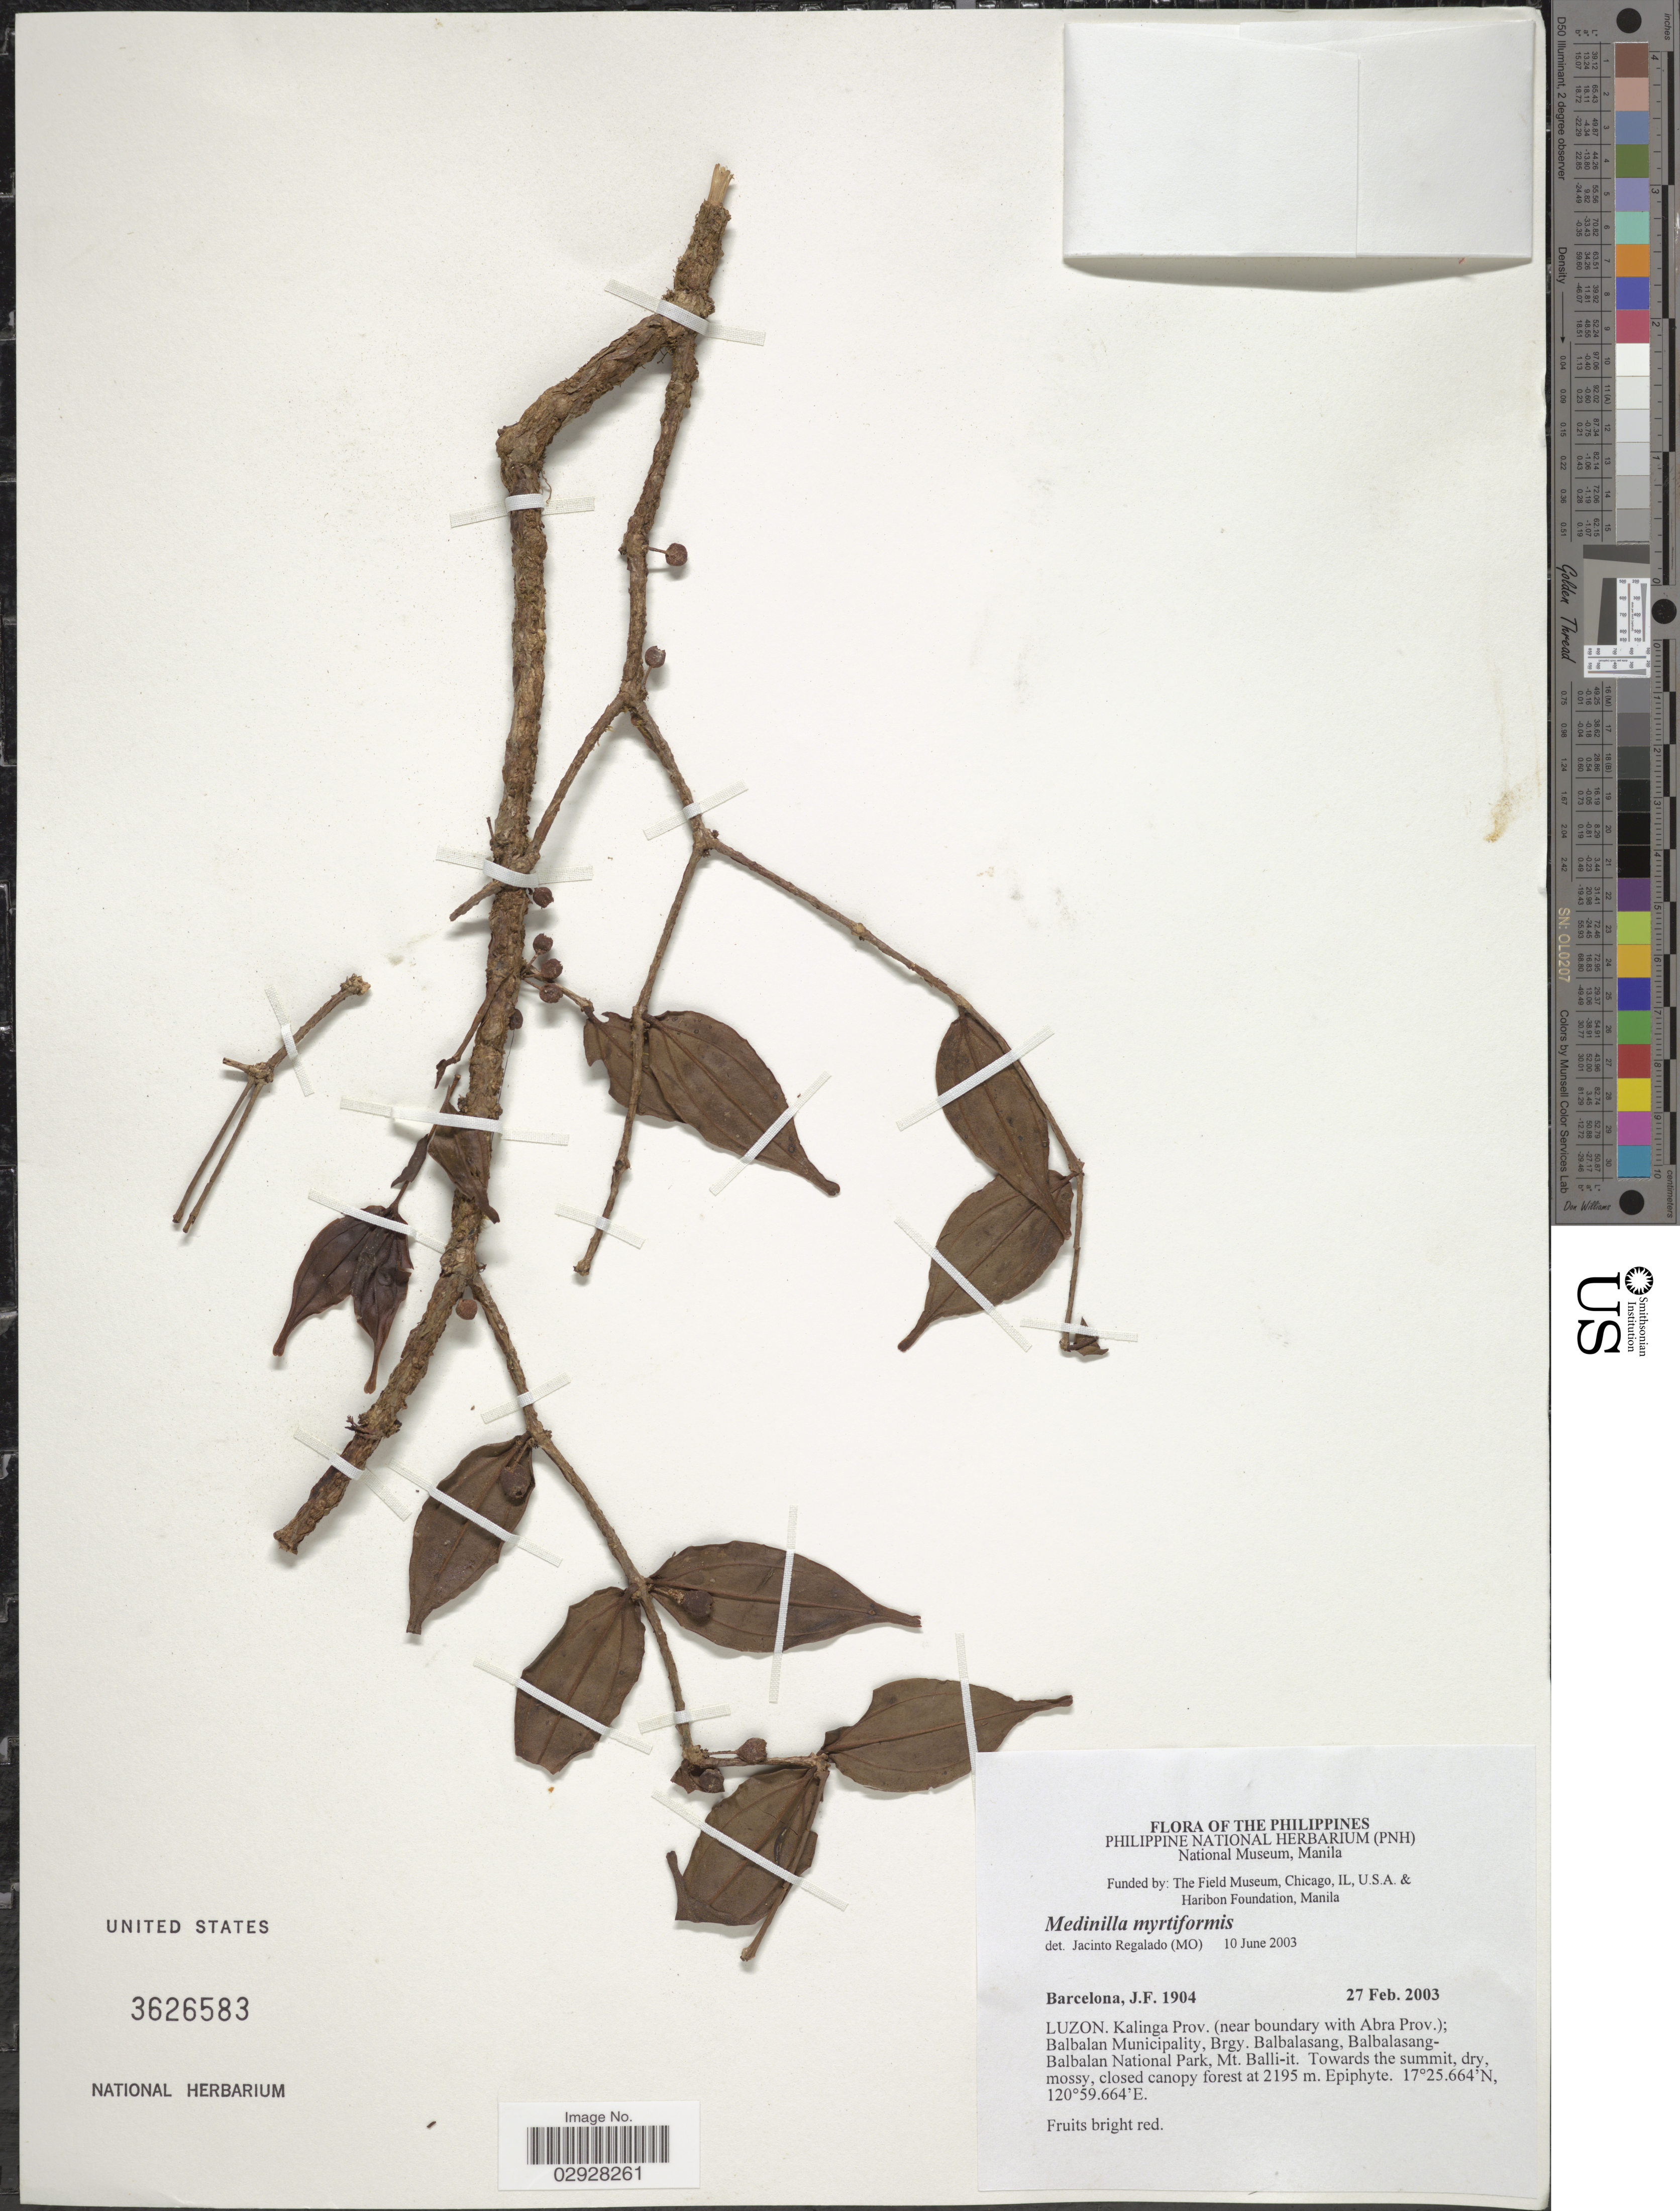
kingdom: Plantae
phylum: Tracheophyta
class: Magnoliopsida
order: Myrtales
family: Melastomataceae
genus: Medinilla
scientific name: Medinilla myrtiformis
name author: (Naudin) Triana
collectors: J. F. Barcelona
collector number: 1904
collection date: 2003-02-27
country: Philippines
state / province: Cordillera (Administrative Region)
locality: Luzon. Kalinga Prov. (near boundary with Abra Prov.); Balbalan Municipality, Brgy. Balbalasang, Balbalasang-Balbalan National Park, Mt. Balli-it. Towards the summit.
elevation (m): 2195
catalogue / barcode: US 3626583